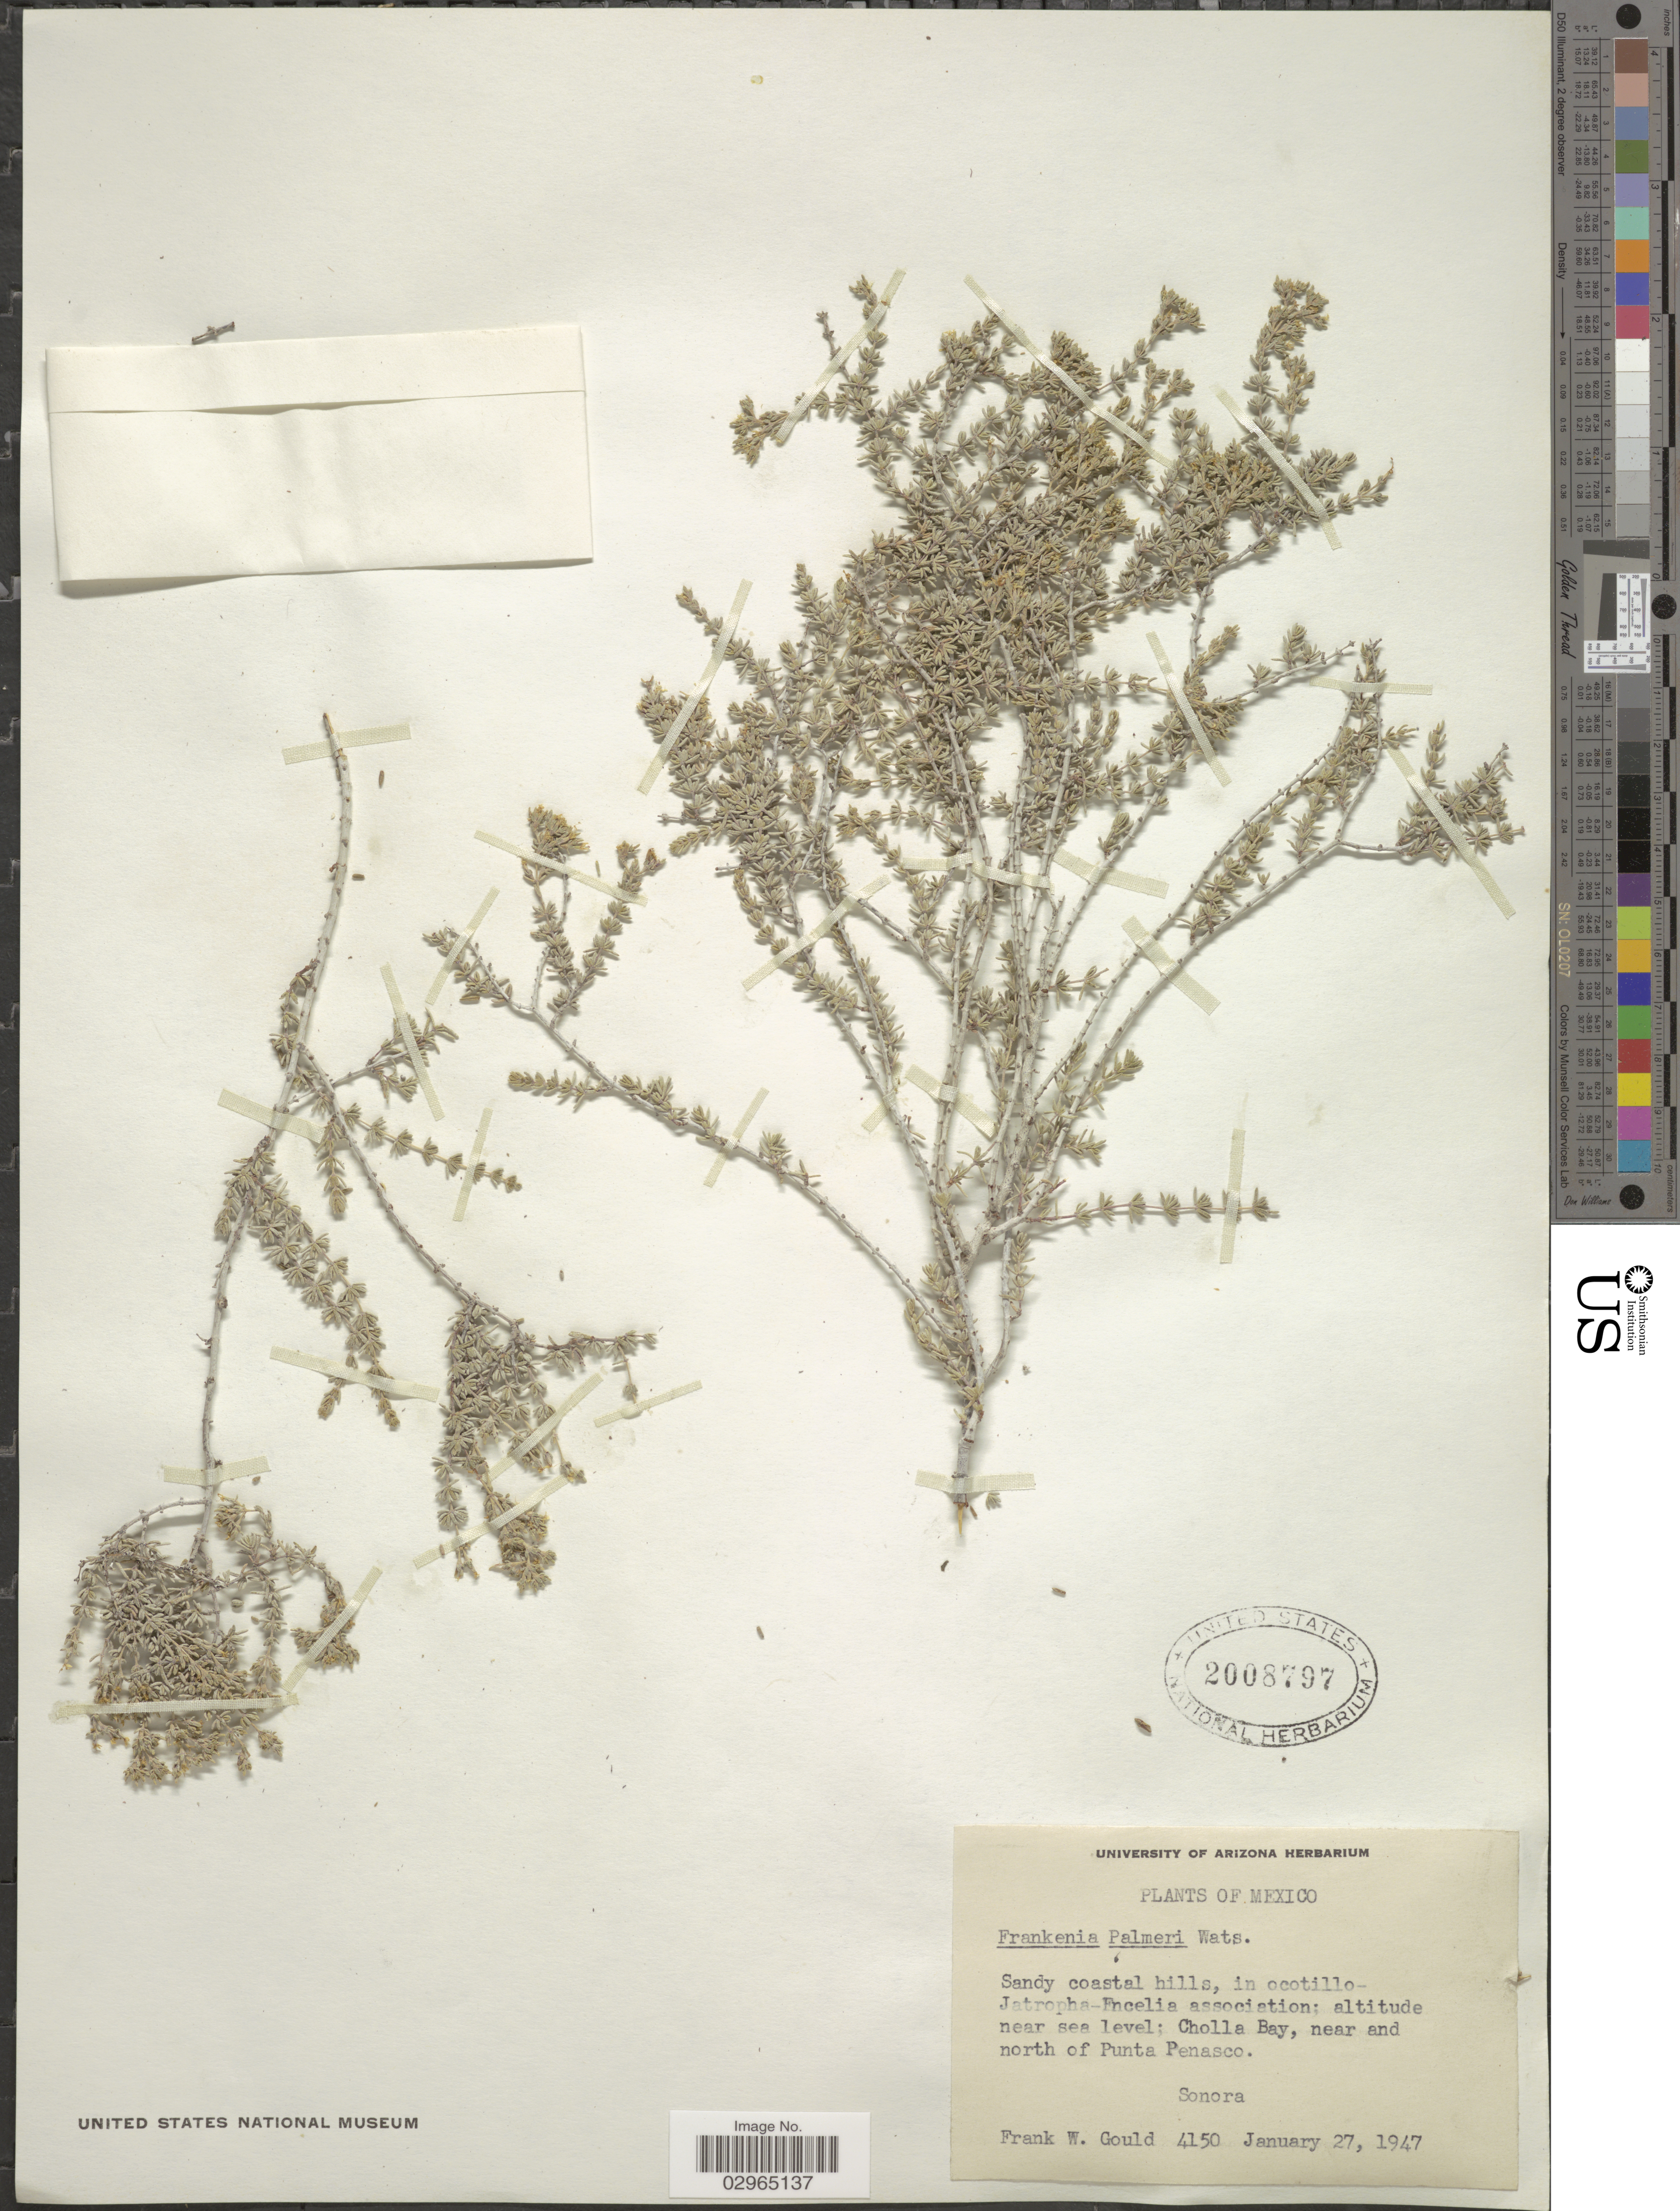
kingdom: Plantae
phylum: Tracheophyta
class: Magnoliopsida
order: Caryophyllales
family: Frankeniaceae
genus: Frankenia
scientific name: Frankenia palmeri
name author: S. Watson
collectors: F. W. Gould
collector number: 4150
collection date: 1947-01-27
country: Mexico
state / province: Sonora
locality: Cholla Bay, near and north of Punta Penasco.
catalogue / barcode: US 2008797